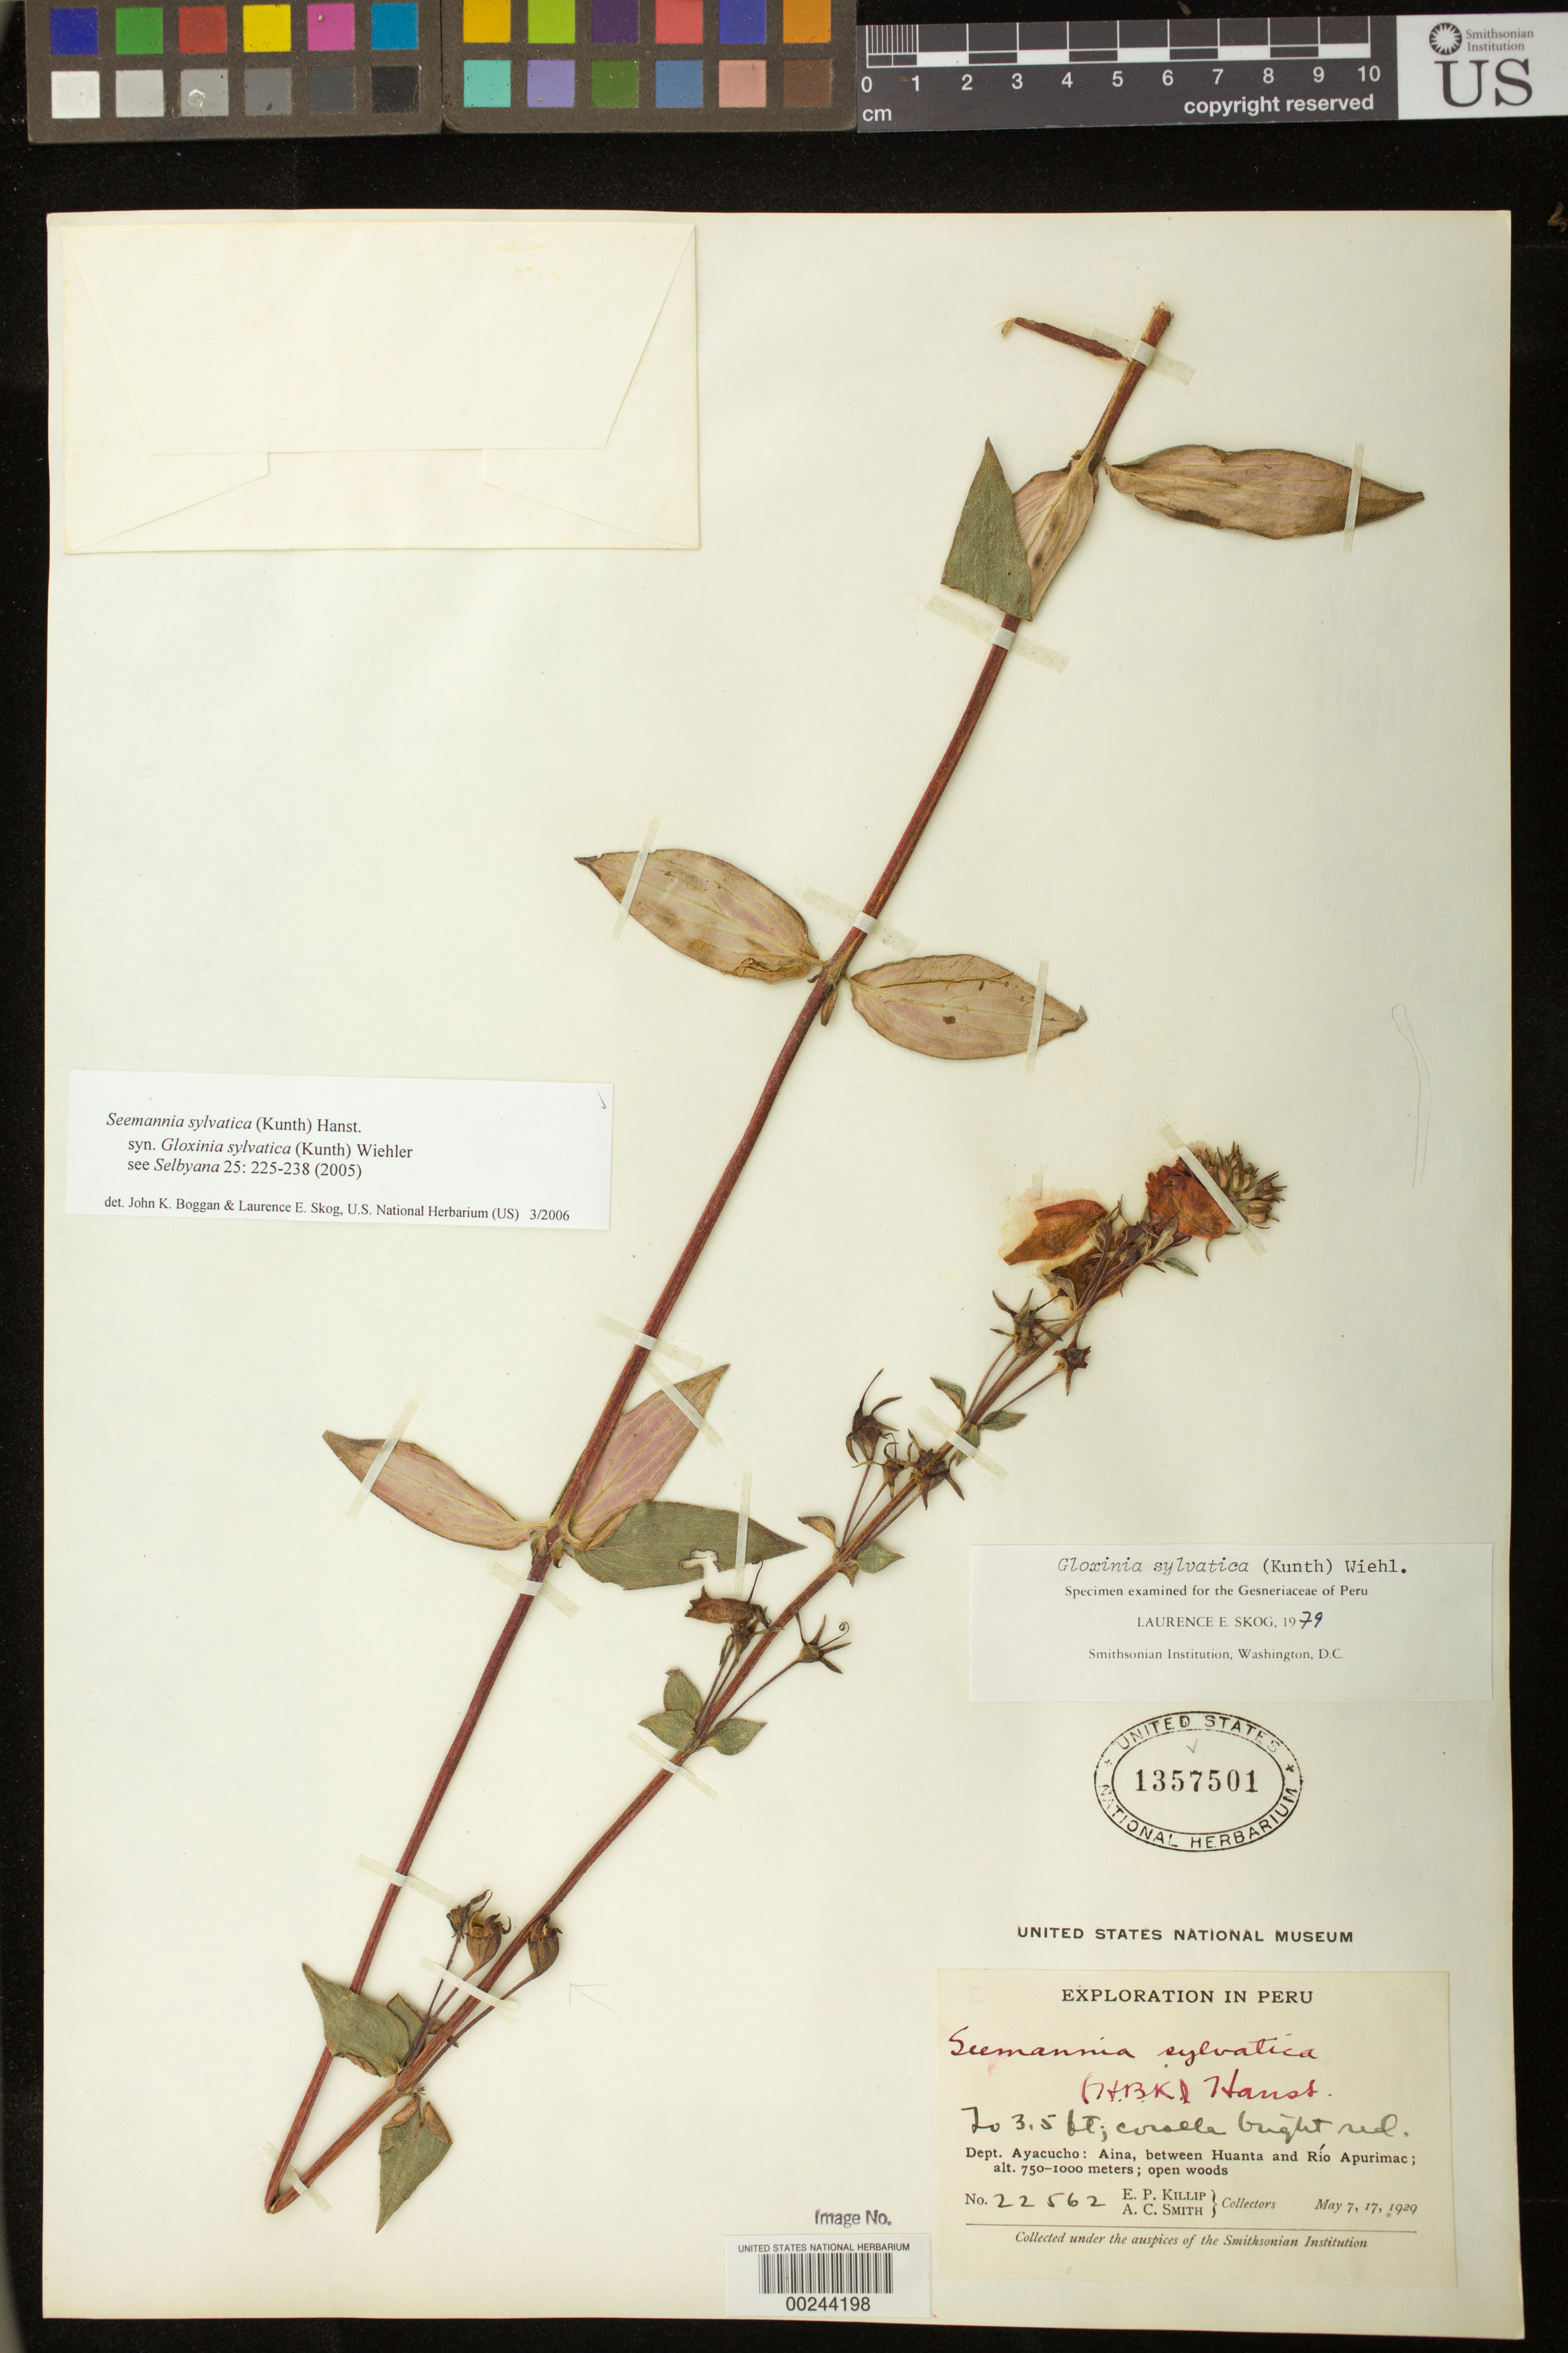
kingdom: Plantae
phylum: Tracheophyta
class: Magnoliopsida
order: Lamiales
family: Gesneriaceae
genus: Seemannia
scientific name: Seemannia sylvatica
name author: (Kunth) Hanst.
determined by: Boggan, J. K.; Skog, L. E.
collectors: E. P. Killip & A. C. Smith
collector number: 22562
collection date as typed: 7-17 May 1929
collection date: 1929-05-07/1929-05-17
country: Peru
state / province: Ayacucho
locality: Aina, between Huanta and Rio Apurimac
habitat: Open woods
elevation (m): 750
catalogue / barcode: US 1357501